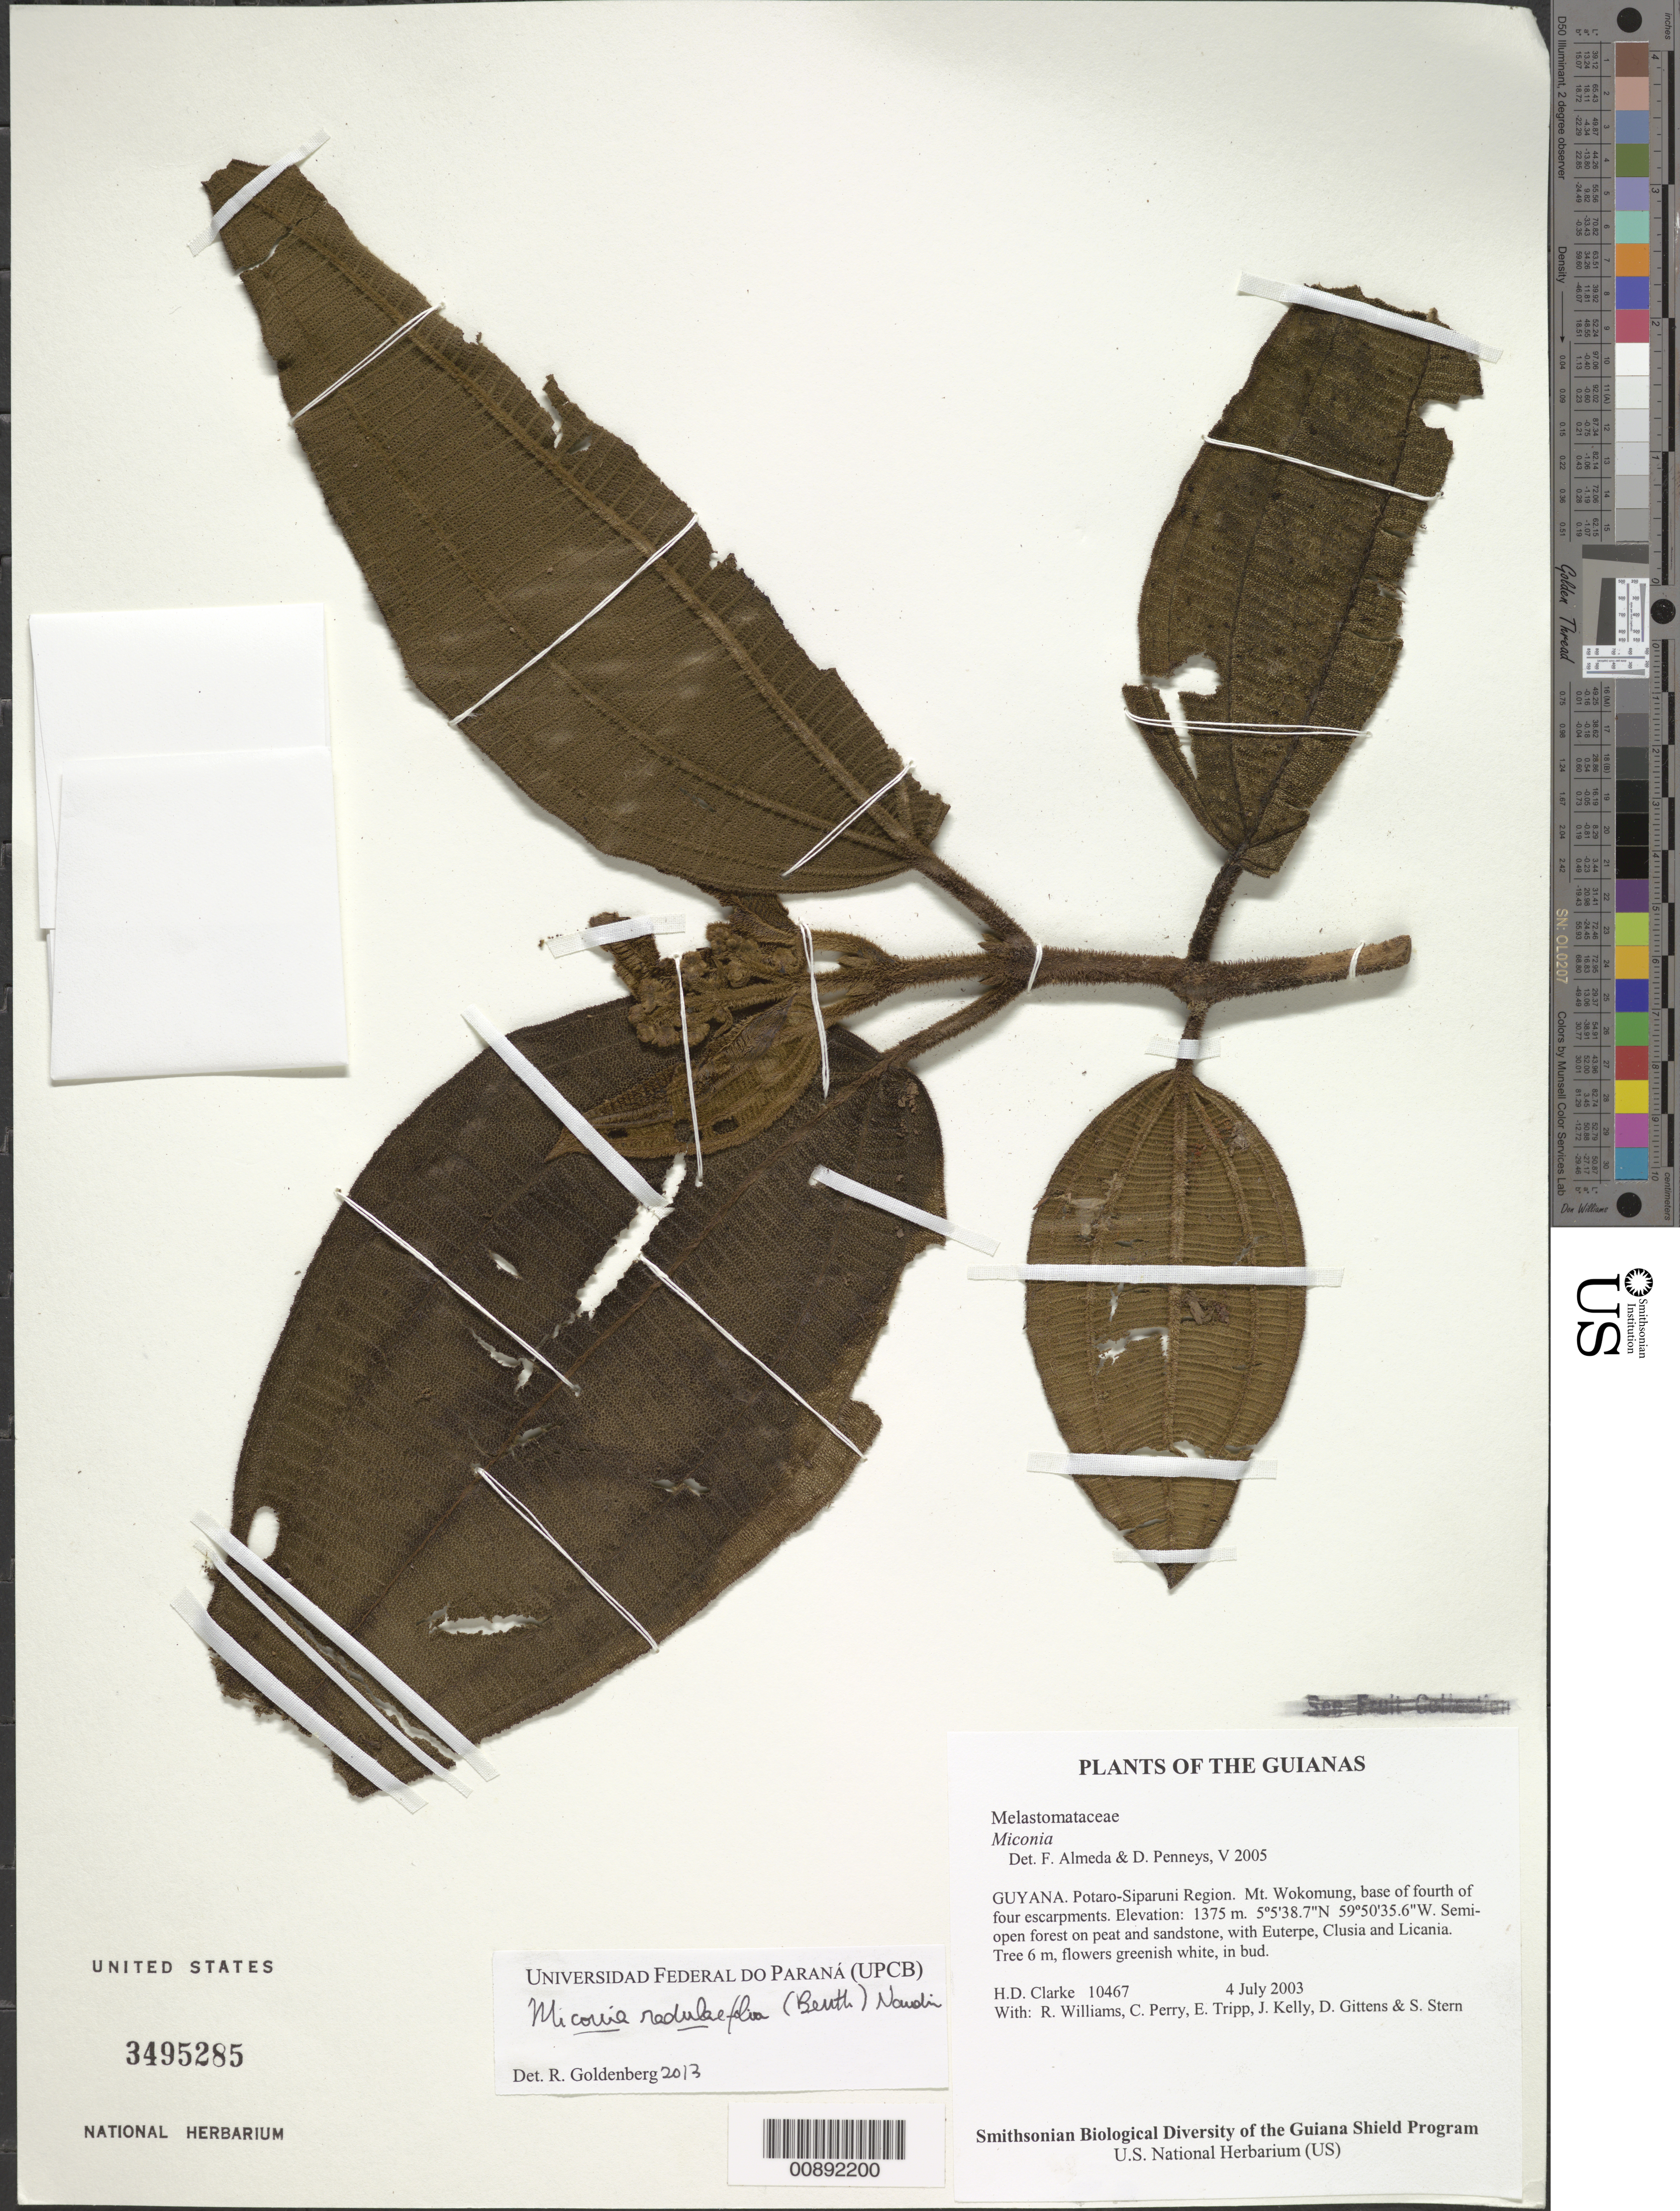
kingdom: Plantae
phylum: Tracheophyta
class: Magnoliopsida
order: Myrtales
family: Melastomataceae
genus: Miconia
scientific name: Miconia radulifolia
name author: (Benth.) Naudin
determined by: Goldenberg, R.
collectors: H. D. Clarke, R. Williams, C. Perry, E. Tripp, J. Kelly, D. Gittens & S. R. Stern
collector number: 10467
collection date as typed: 4 July 2003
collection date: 2003-07-04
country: Guyana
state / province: Potaro-Siparuni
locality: Mt. Wokomung, base of fourth of four escarpments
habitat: Semi-open forest on peat and sandstone, with Euterpe, Clusia and Licania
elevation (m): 1375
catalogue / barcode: US 3495285